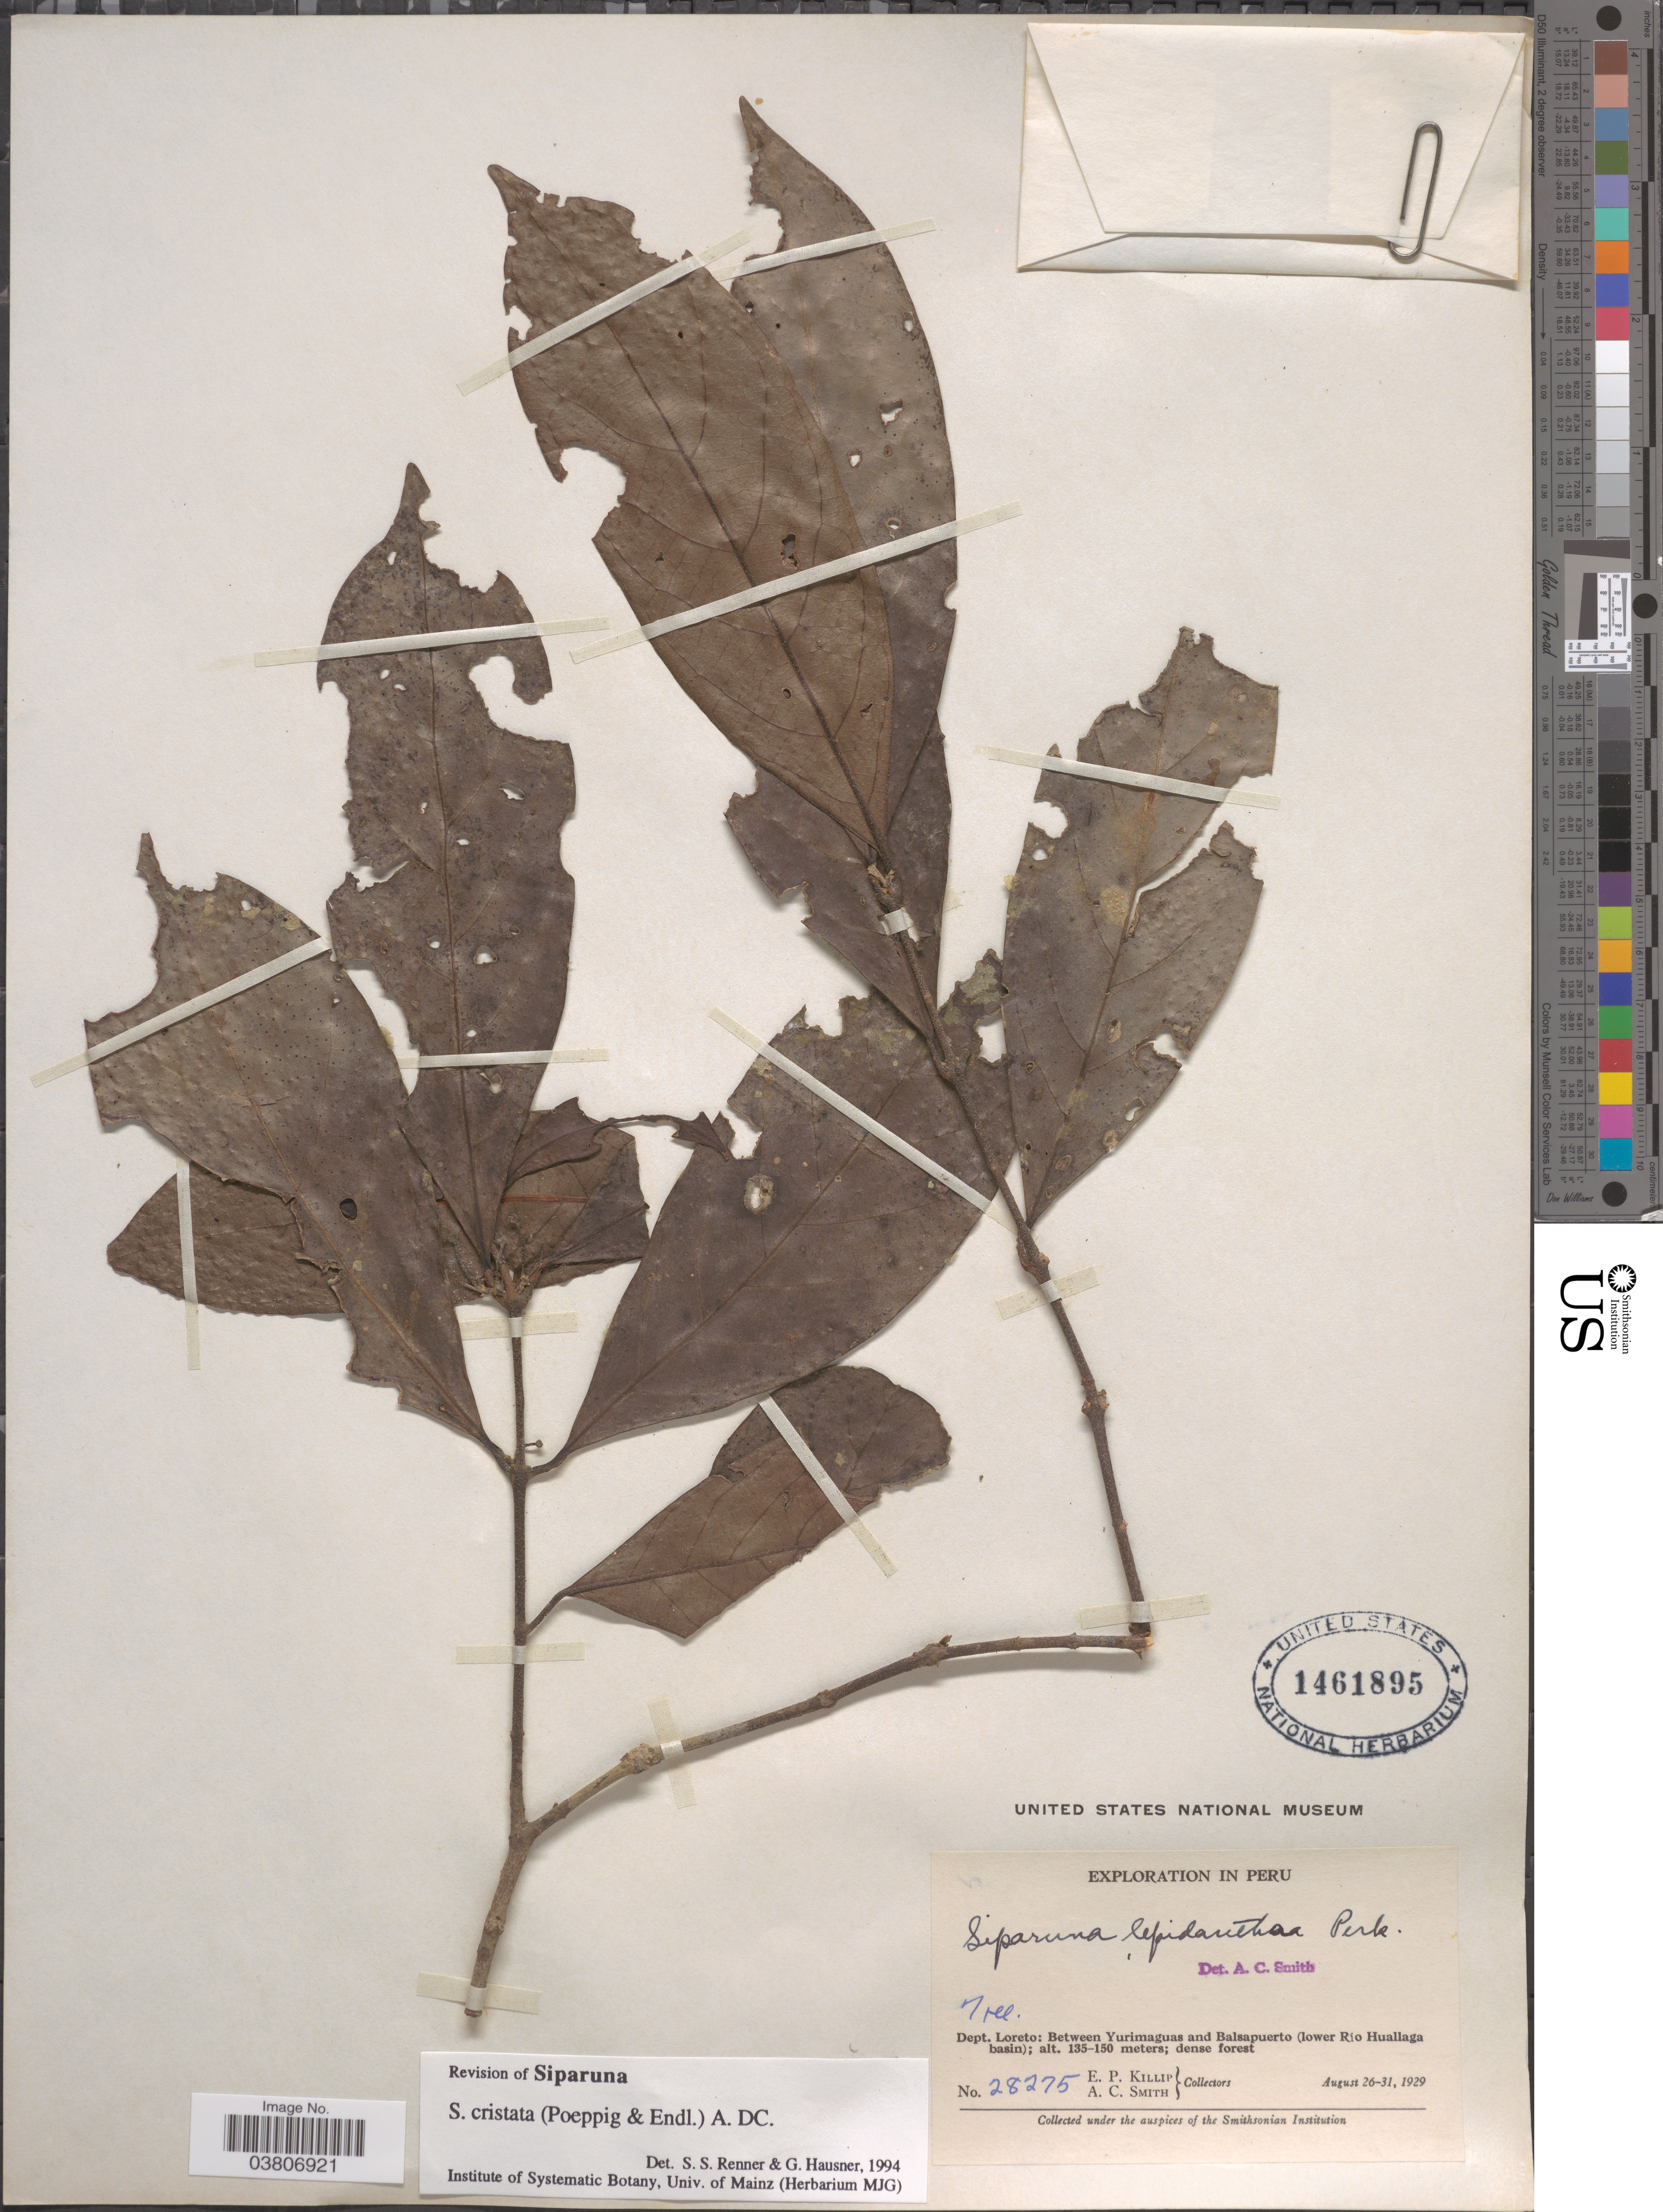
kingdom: Plantae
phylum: Tracheophyta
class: Magnoliopsida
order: Laurales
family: Siparunaceae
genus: Siparuna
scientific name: Siparuna cristata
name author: (Poepp. & Endl.) A. DC.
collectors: E. P. Killip & A. C. Smith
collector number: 28275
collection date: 1929-08-26/1929-08-31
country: Peru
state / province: Loreto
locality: Dept. Loreto: Between Yurimaguas and Balsapuerto (lower Rio Huallaga basin).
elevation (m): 135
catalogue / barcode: US 1461895